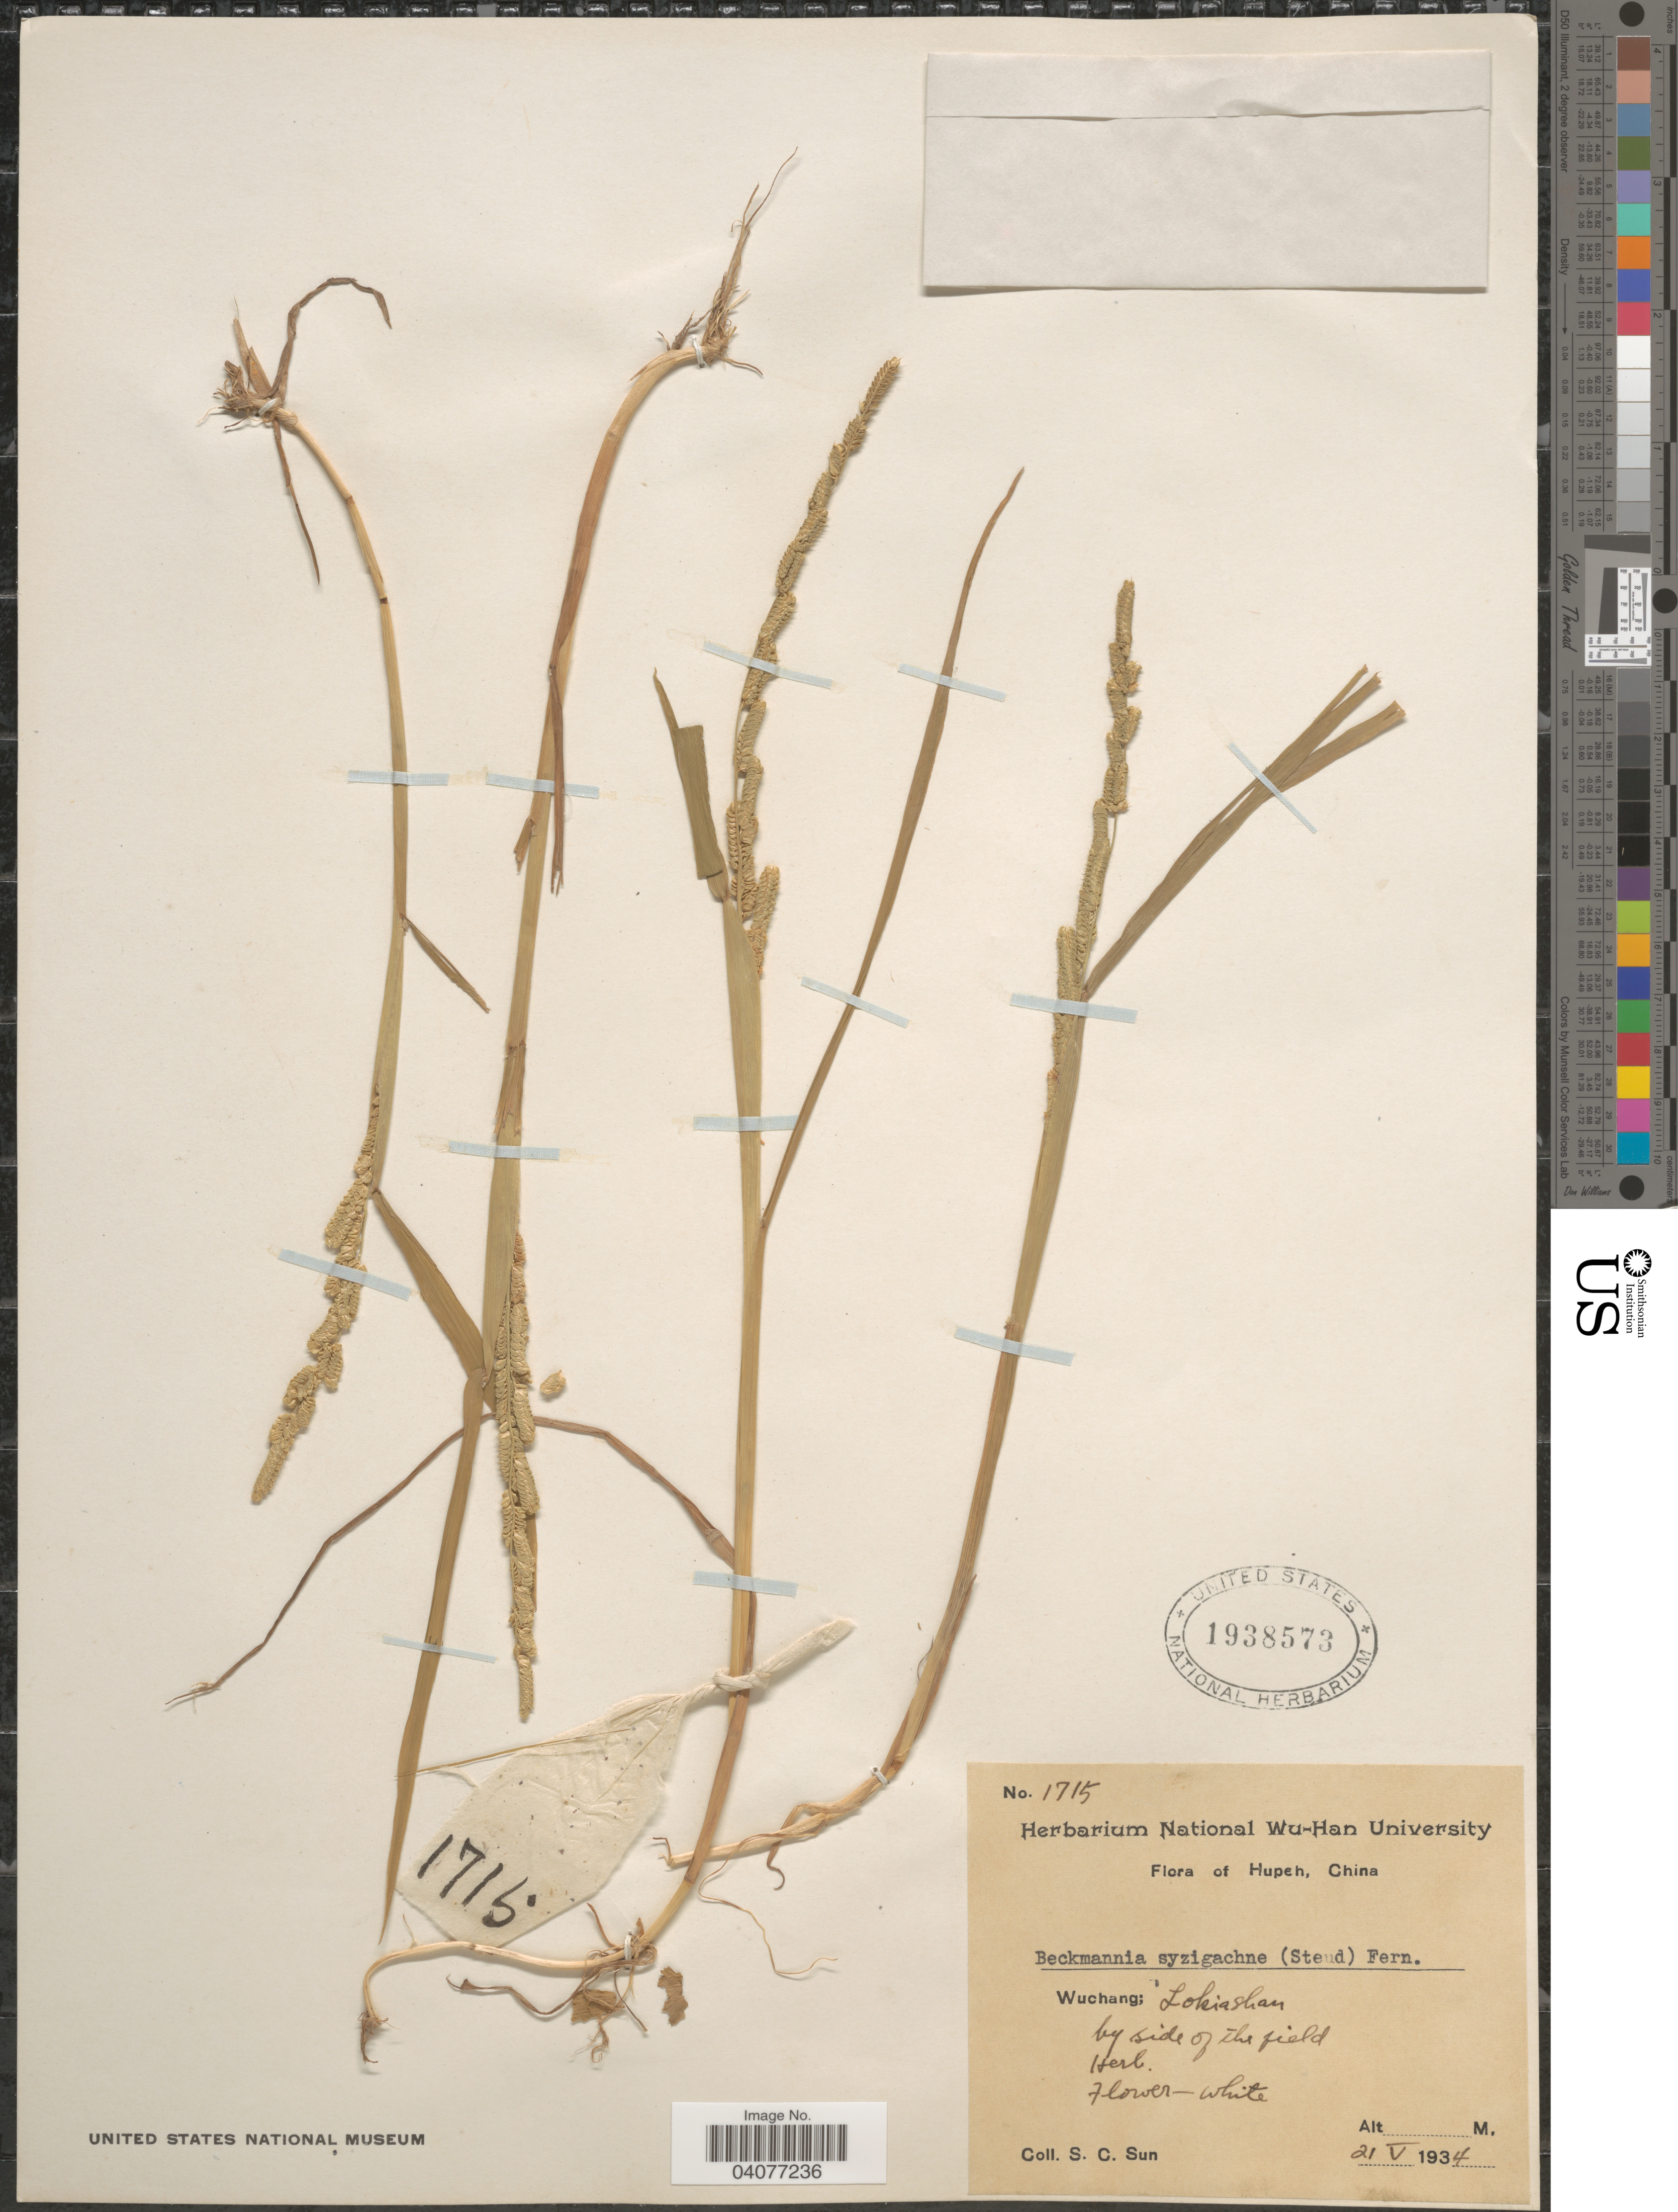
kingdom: Plantae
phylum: Tracheophyta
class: Liliopsida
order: Poales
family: Poaceae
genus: Beckmannia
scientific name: Beckmannia syzigachne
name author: (Steud.) Fernald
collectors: S. C. Sun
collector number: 1715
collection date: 1934-05-21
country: China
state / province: Hubei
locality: Hupeh. Wuchang: Lokiashan by side of the field.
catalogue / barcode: US 1938573